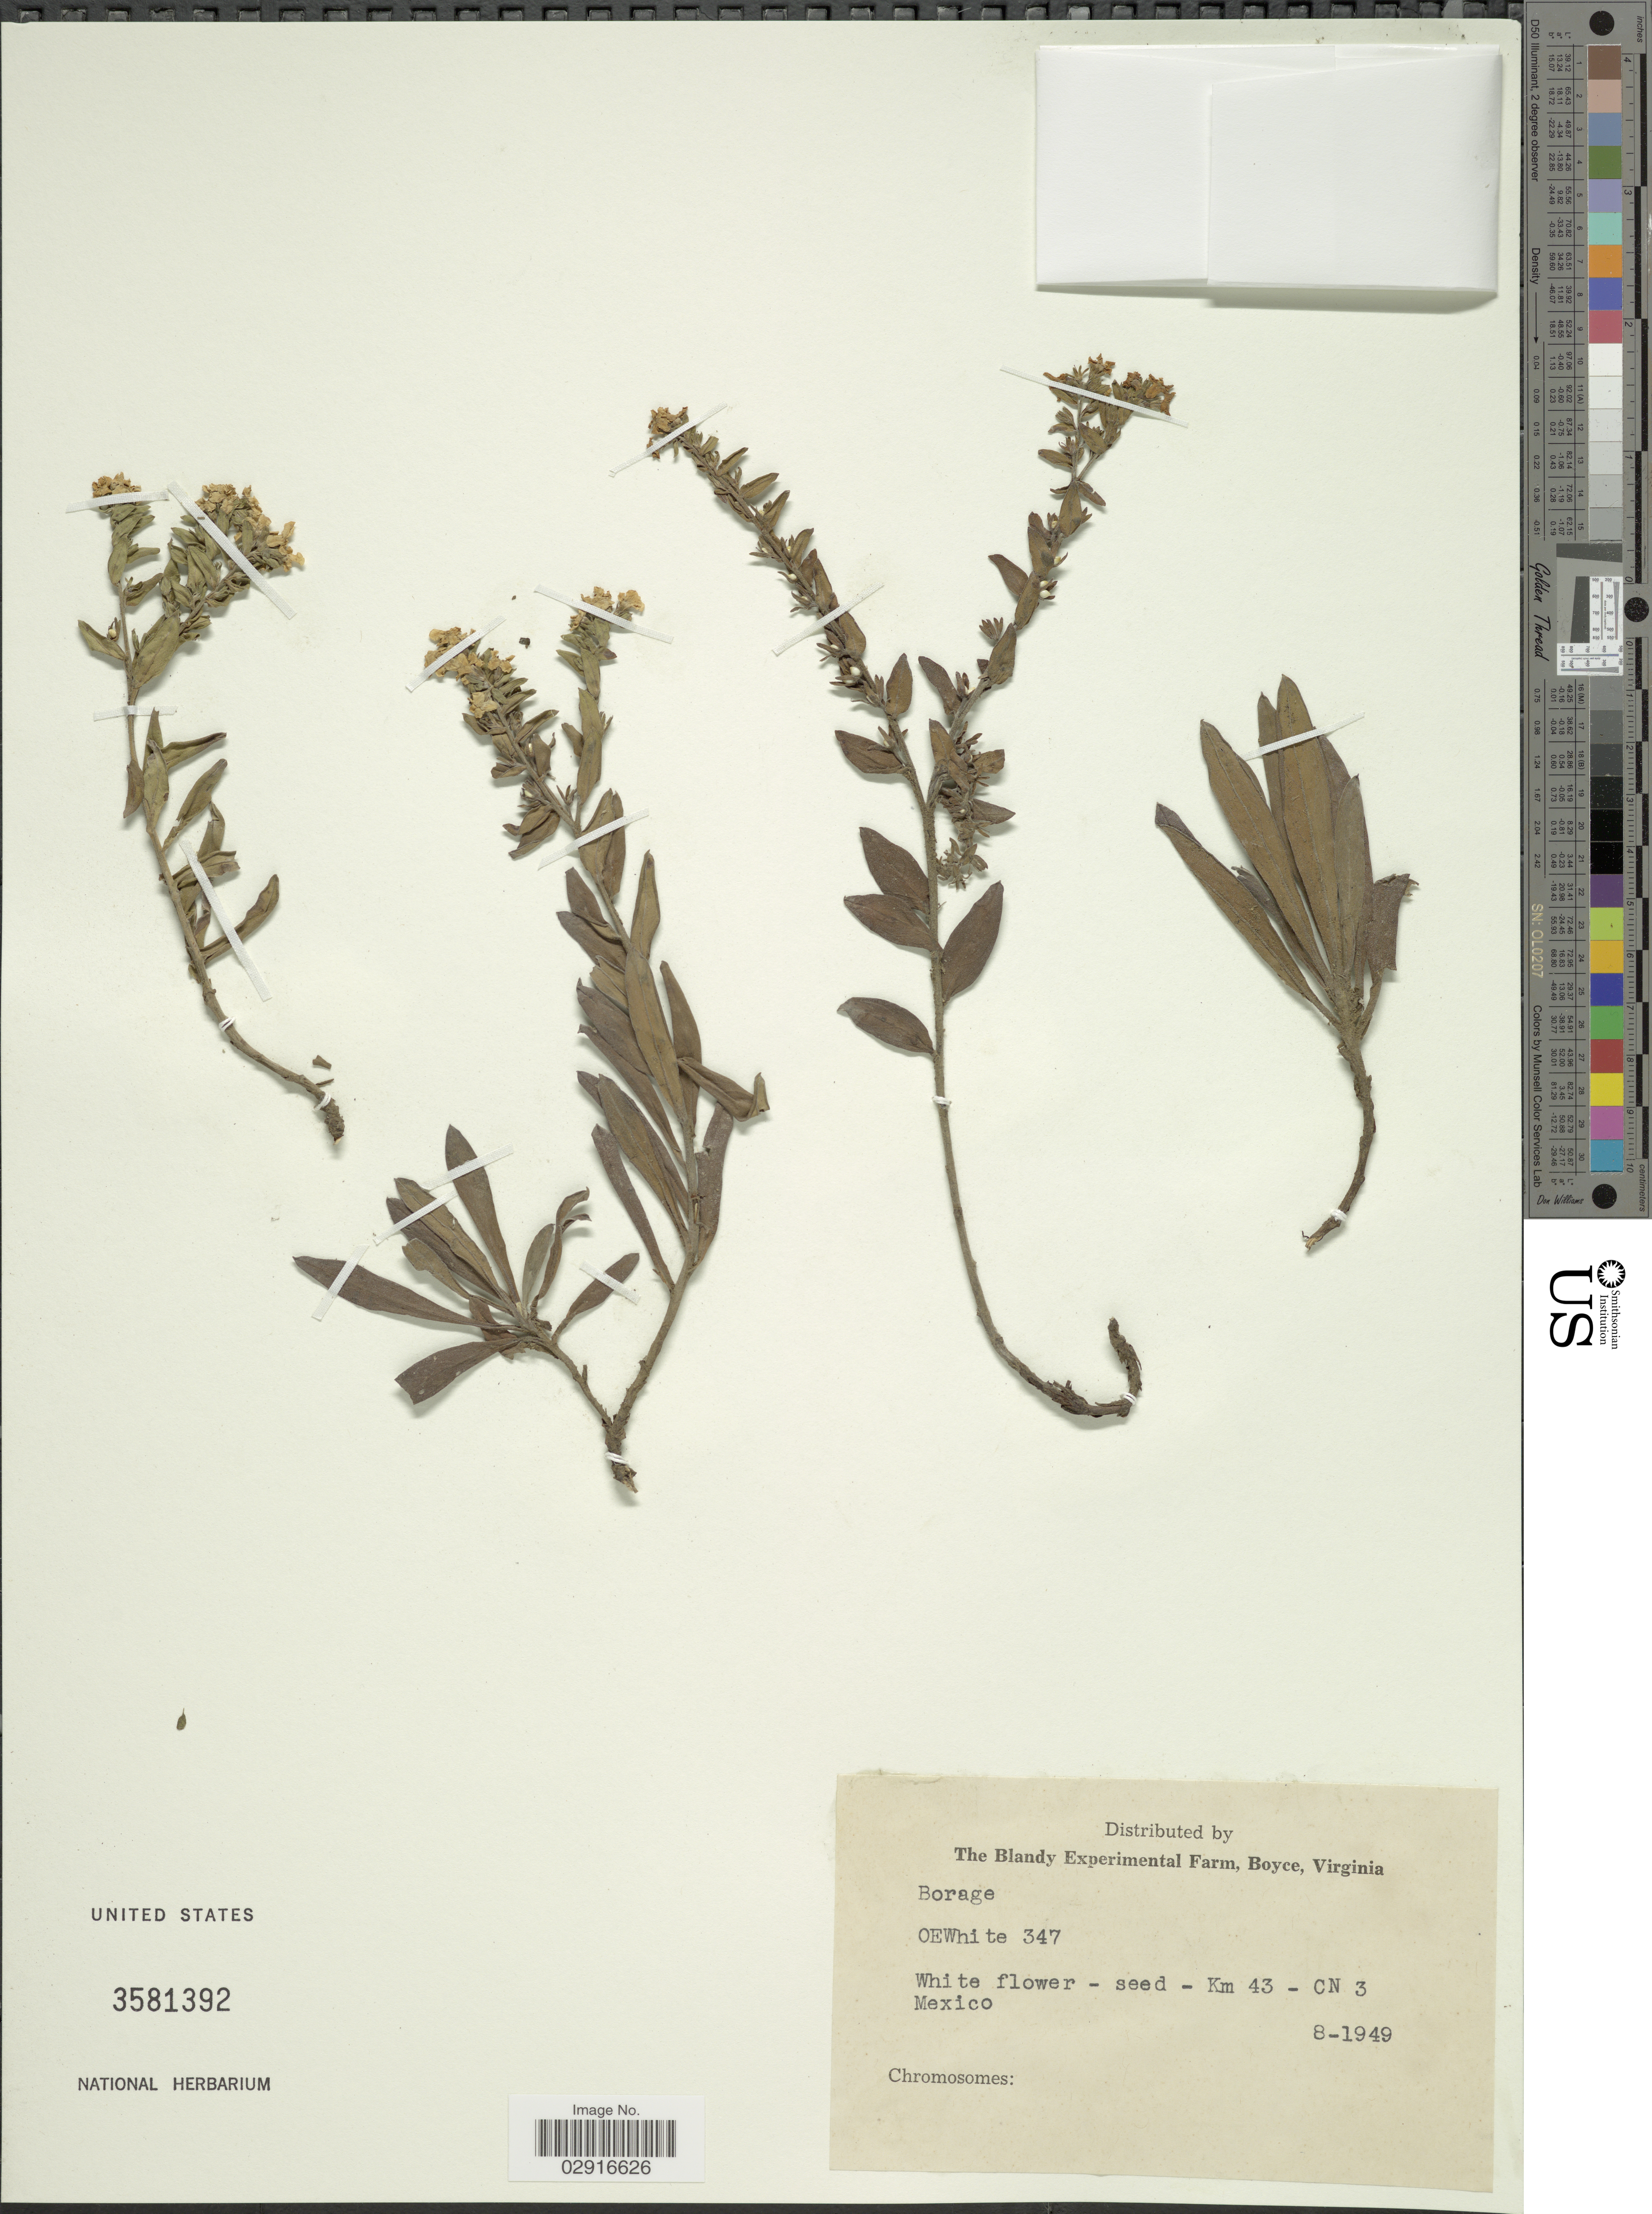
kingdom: Plantae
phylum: Tracheophyta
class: Magnoliopsida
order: Boraginales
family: Boraginaceae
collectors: O. E. White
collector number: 347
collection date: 1949-08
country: United States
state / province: Virginia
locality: The Blandy Experimental Farm, Boyce, Virginia.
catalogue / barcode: US 3581392